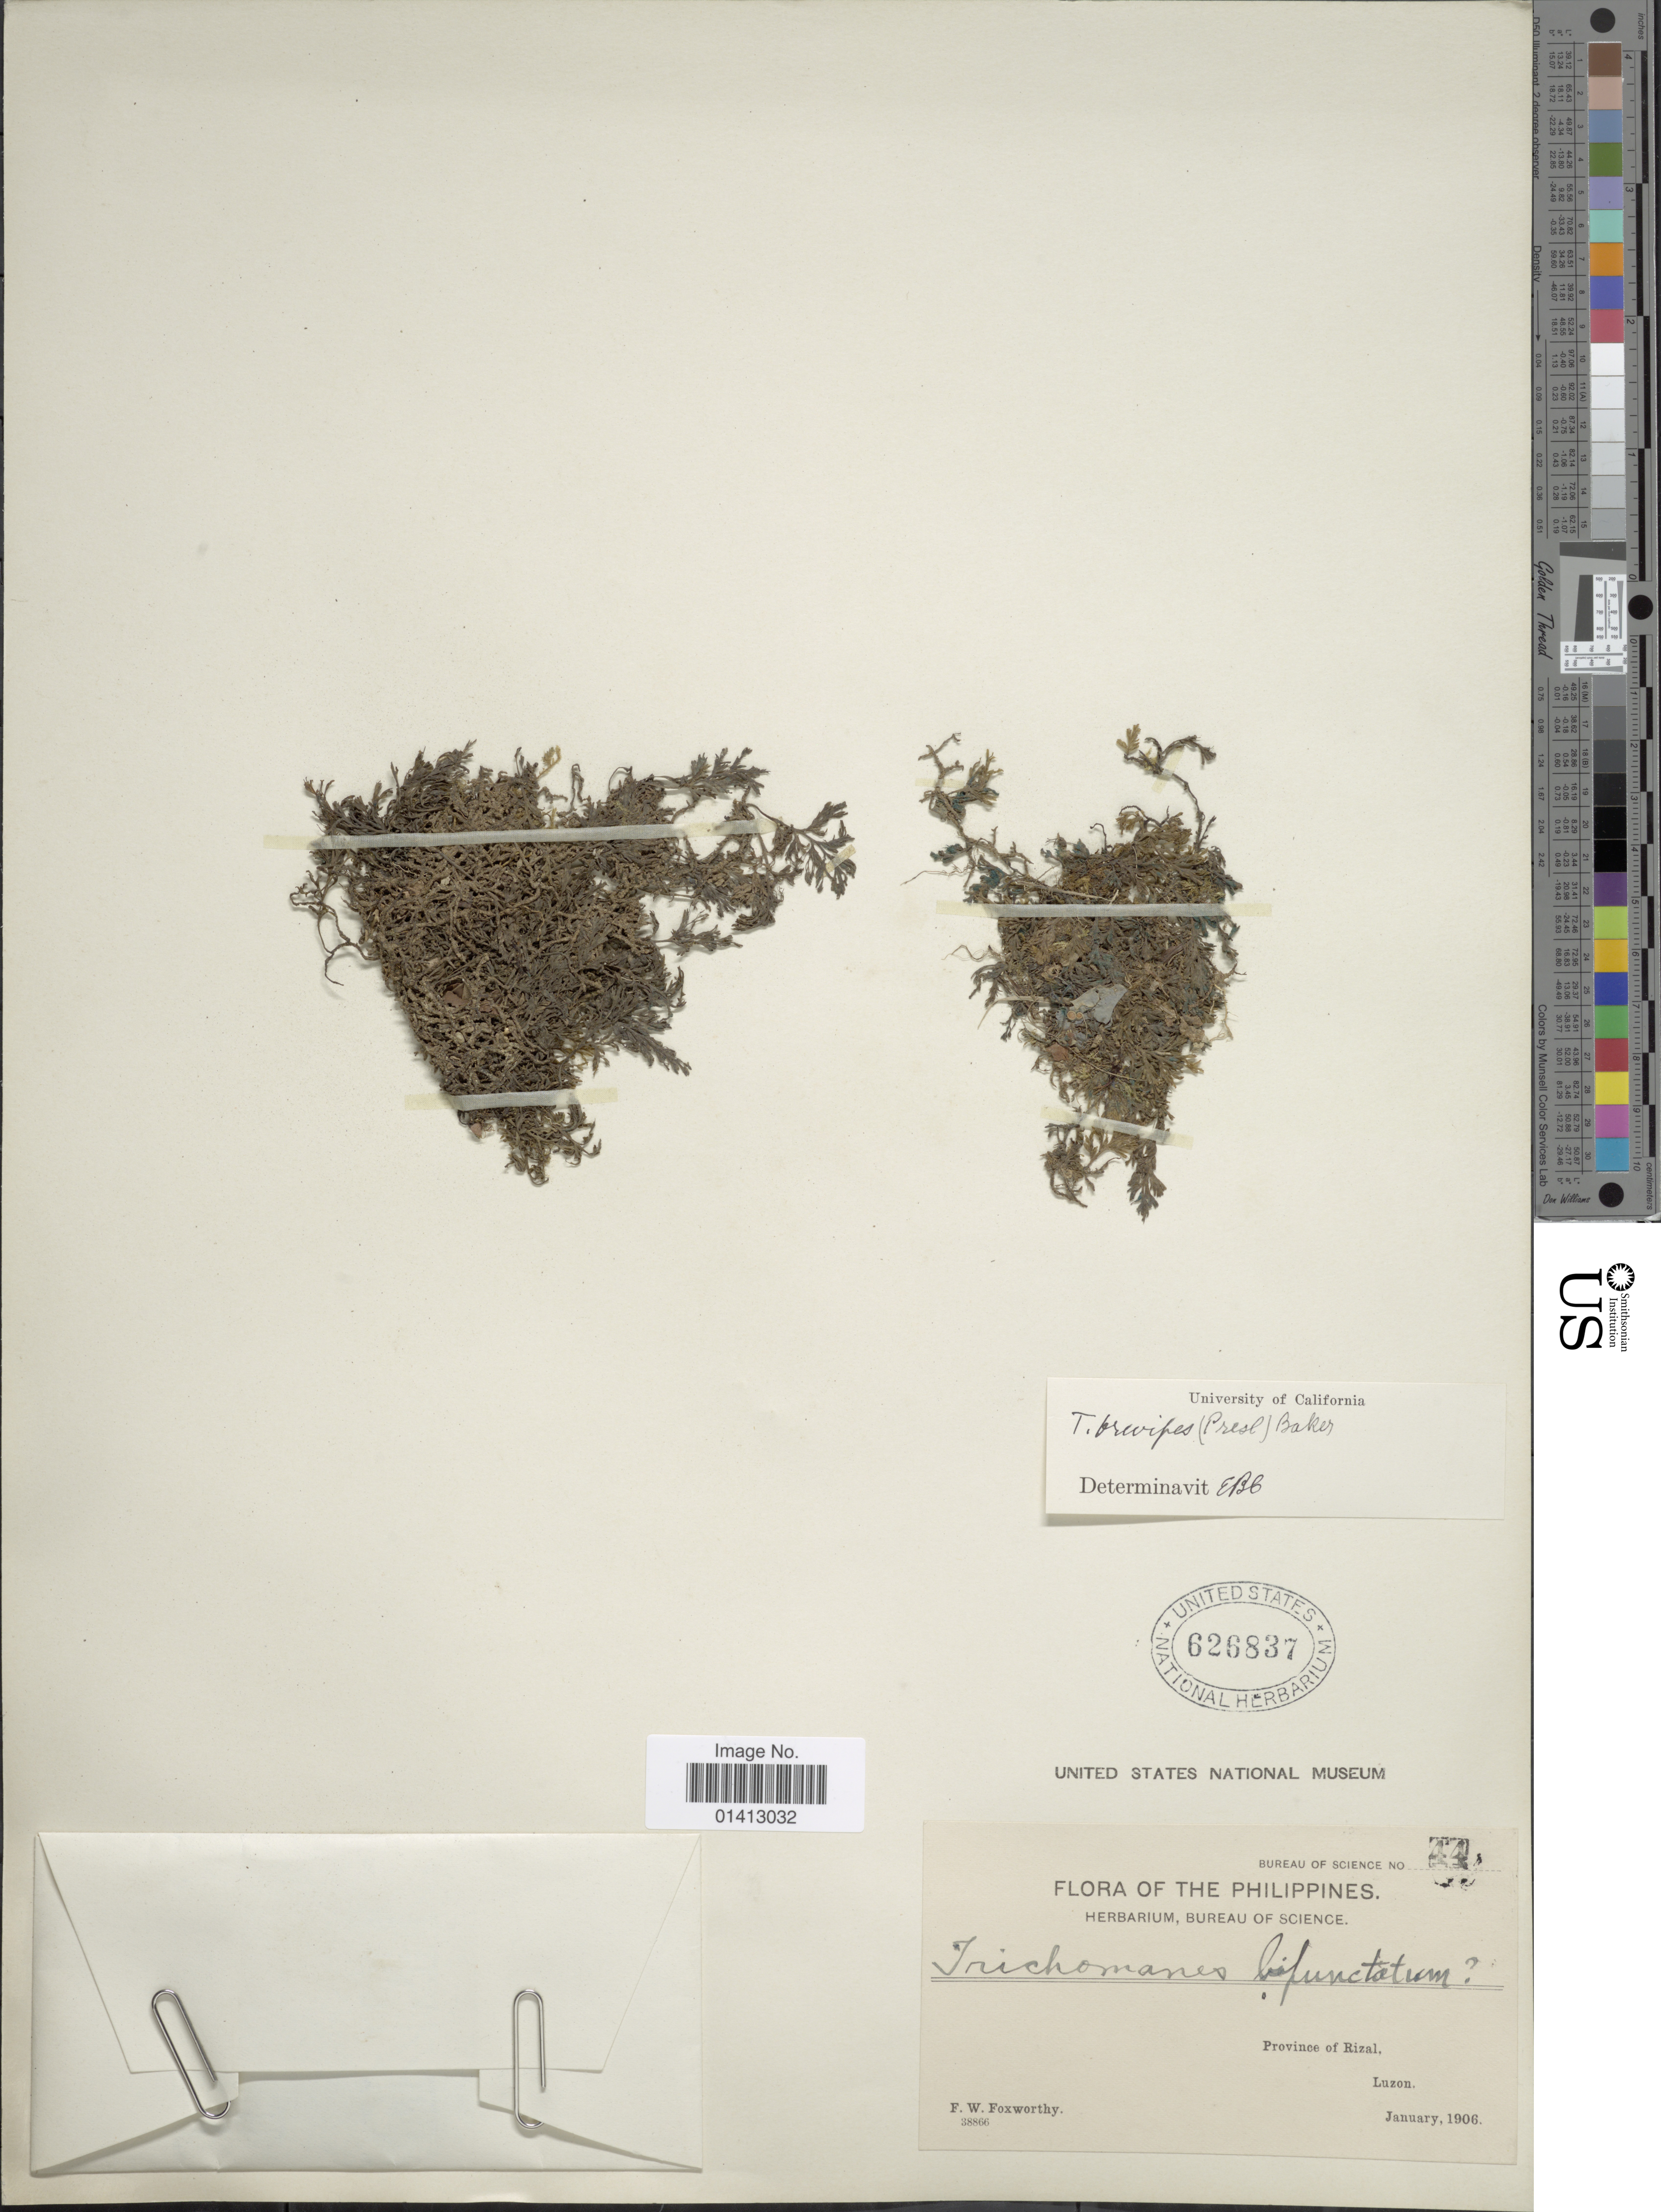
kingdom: Plantae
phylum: Tracheophyta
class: Polypodiopsida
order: Hymenophyllales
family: Hymenophyllaceae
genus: Crepidomanes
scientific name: Crepidomanes brevipes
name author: (C. Presl) Copel.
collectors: F. W. Foxworthy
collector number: Bureau of Science 44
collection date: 1906-01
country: Philippines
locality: Province of Rizal, Luzon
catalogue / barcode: US 626837